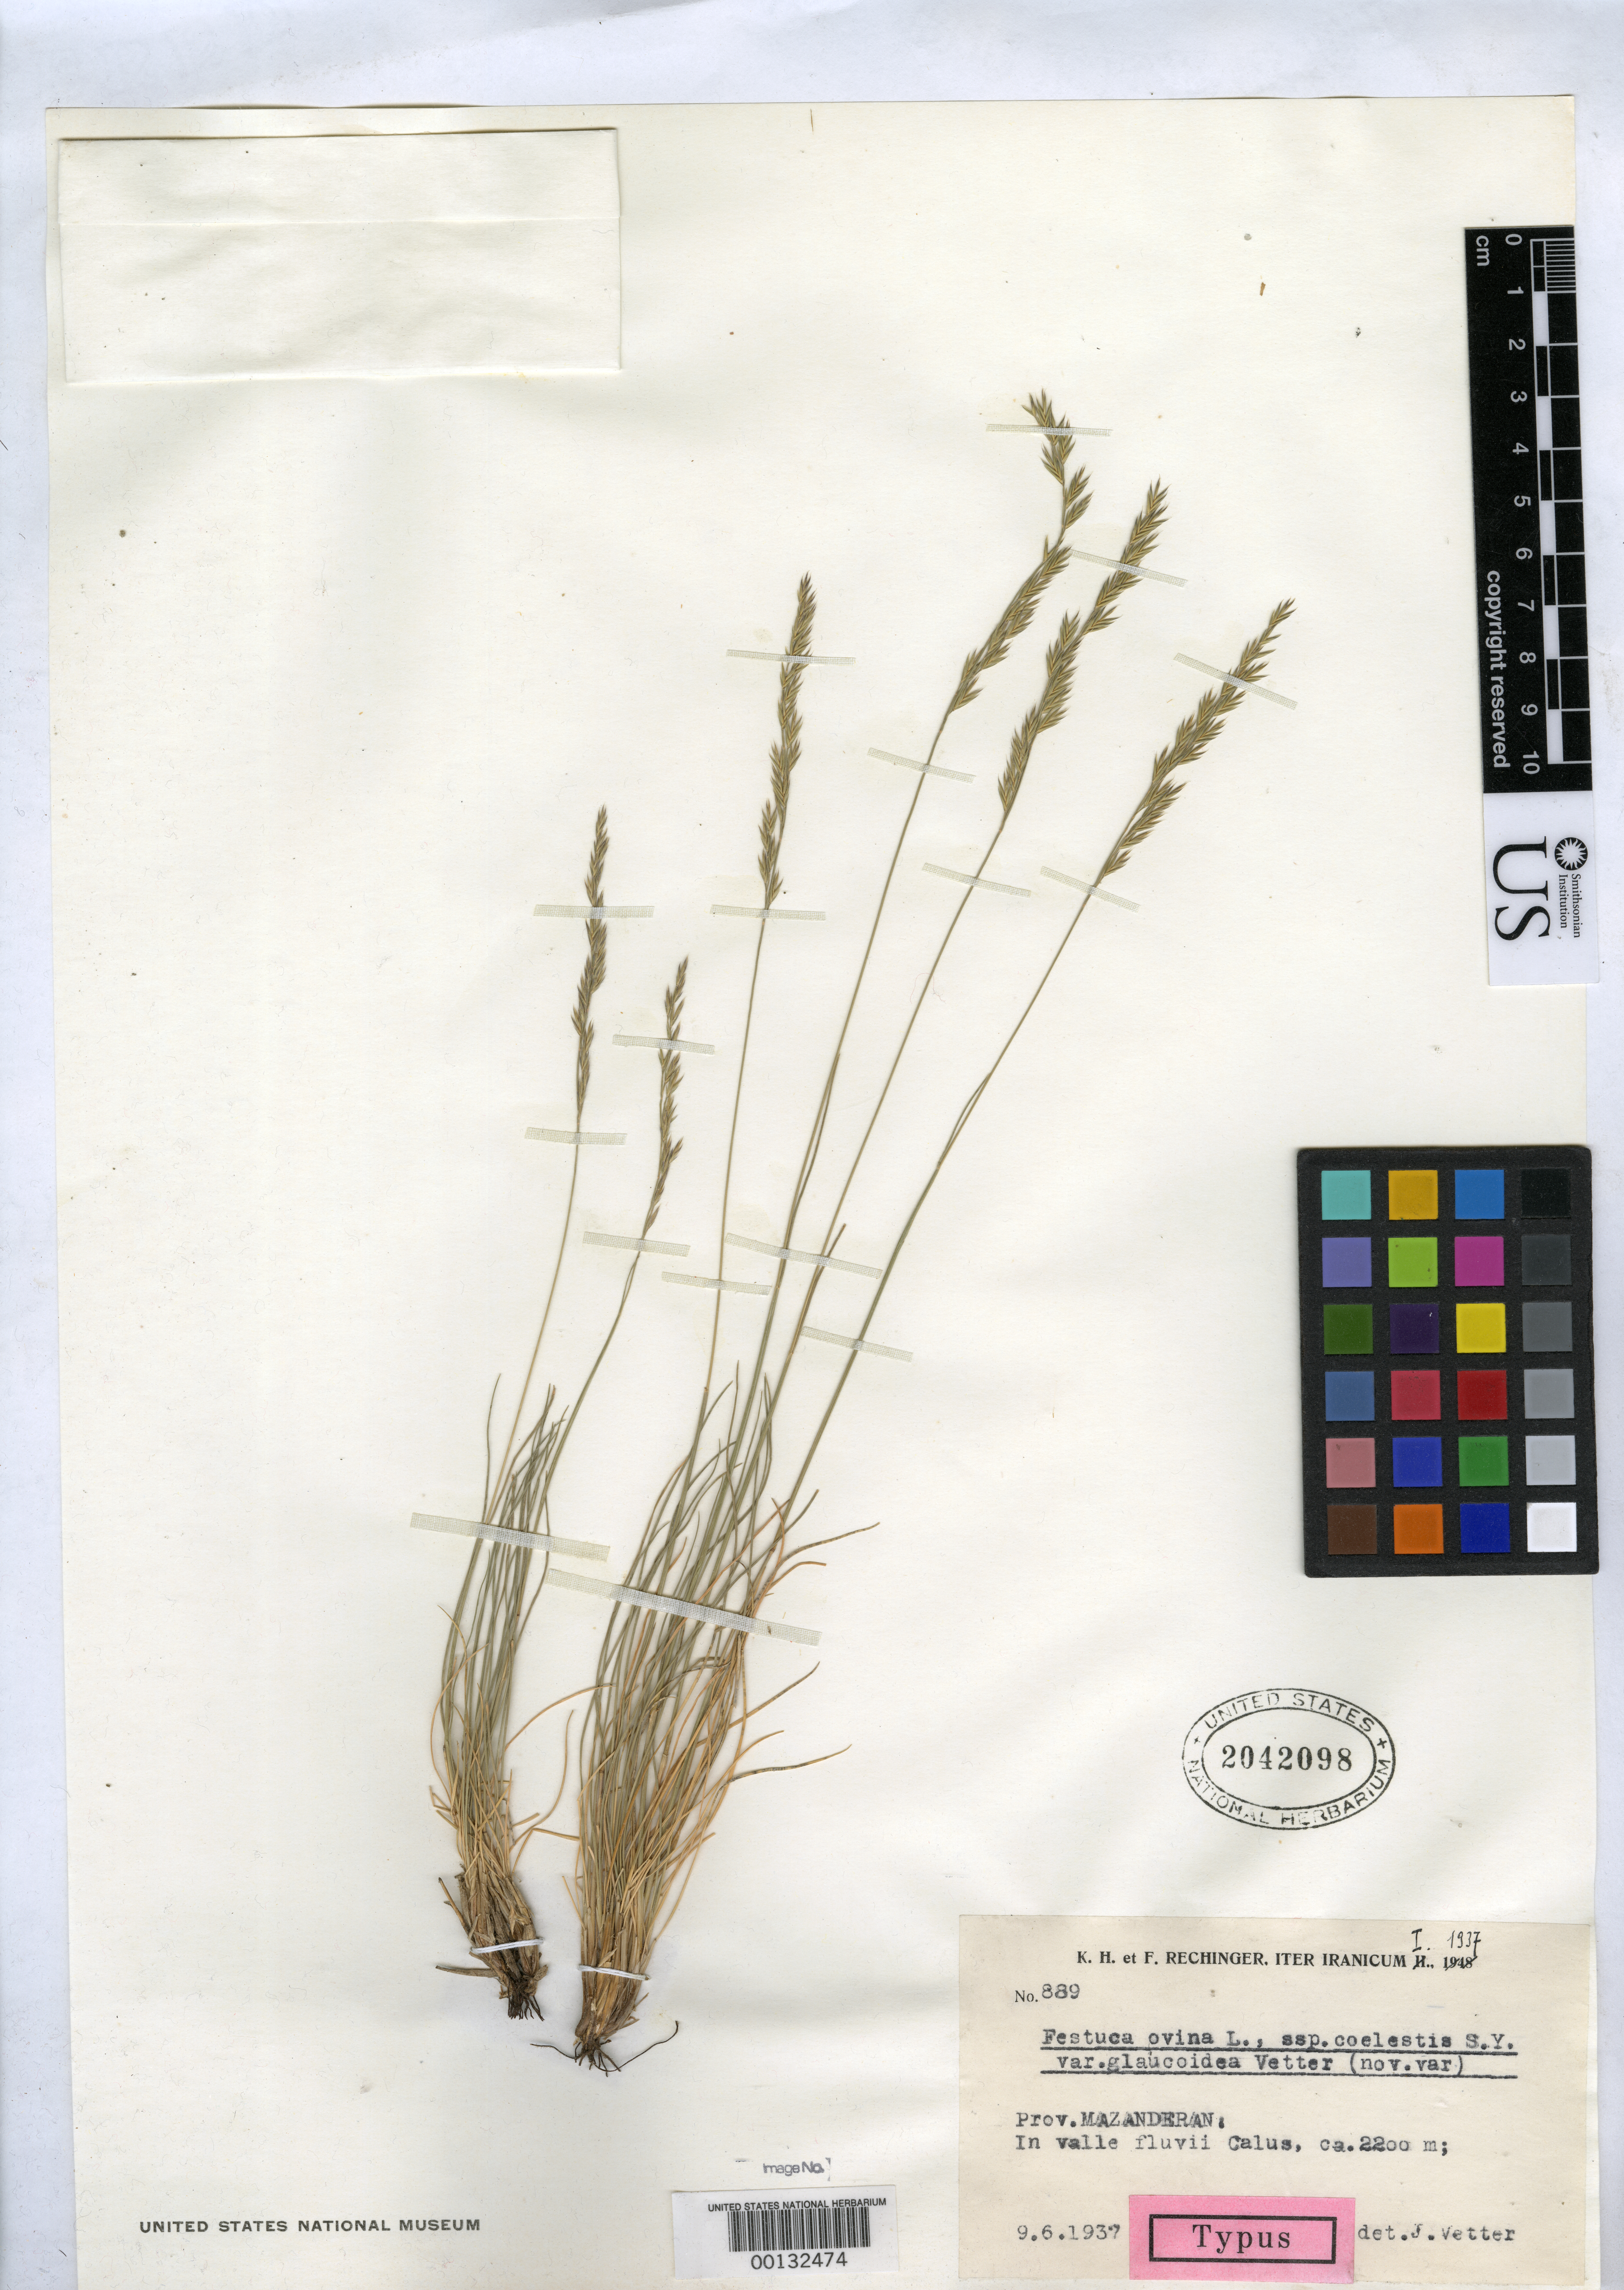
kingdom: Plantae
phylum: Tracheophyta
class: Liliopsida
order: Poales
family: Poaceae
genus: Festuca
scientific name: Festuca ovina subsp. coelestis var. glaucoidea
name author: Vetter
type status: Isotype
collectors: K. H. Rechinger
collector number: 889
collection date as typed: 09 Jun 1937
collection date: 1937-06-09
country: Iran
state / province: Mazandaran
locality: Calus River Valley; alt. 2200m.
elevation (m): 2200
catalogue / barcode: US 2042098